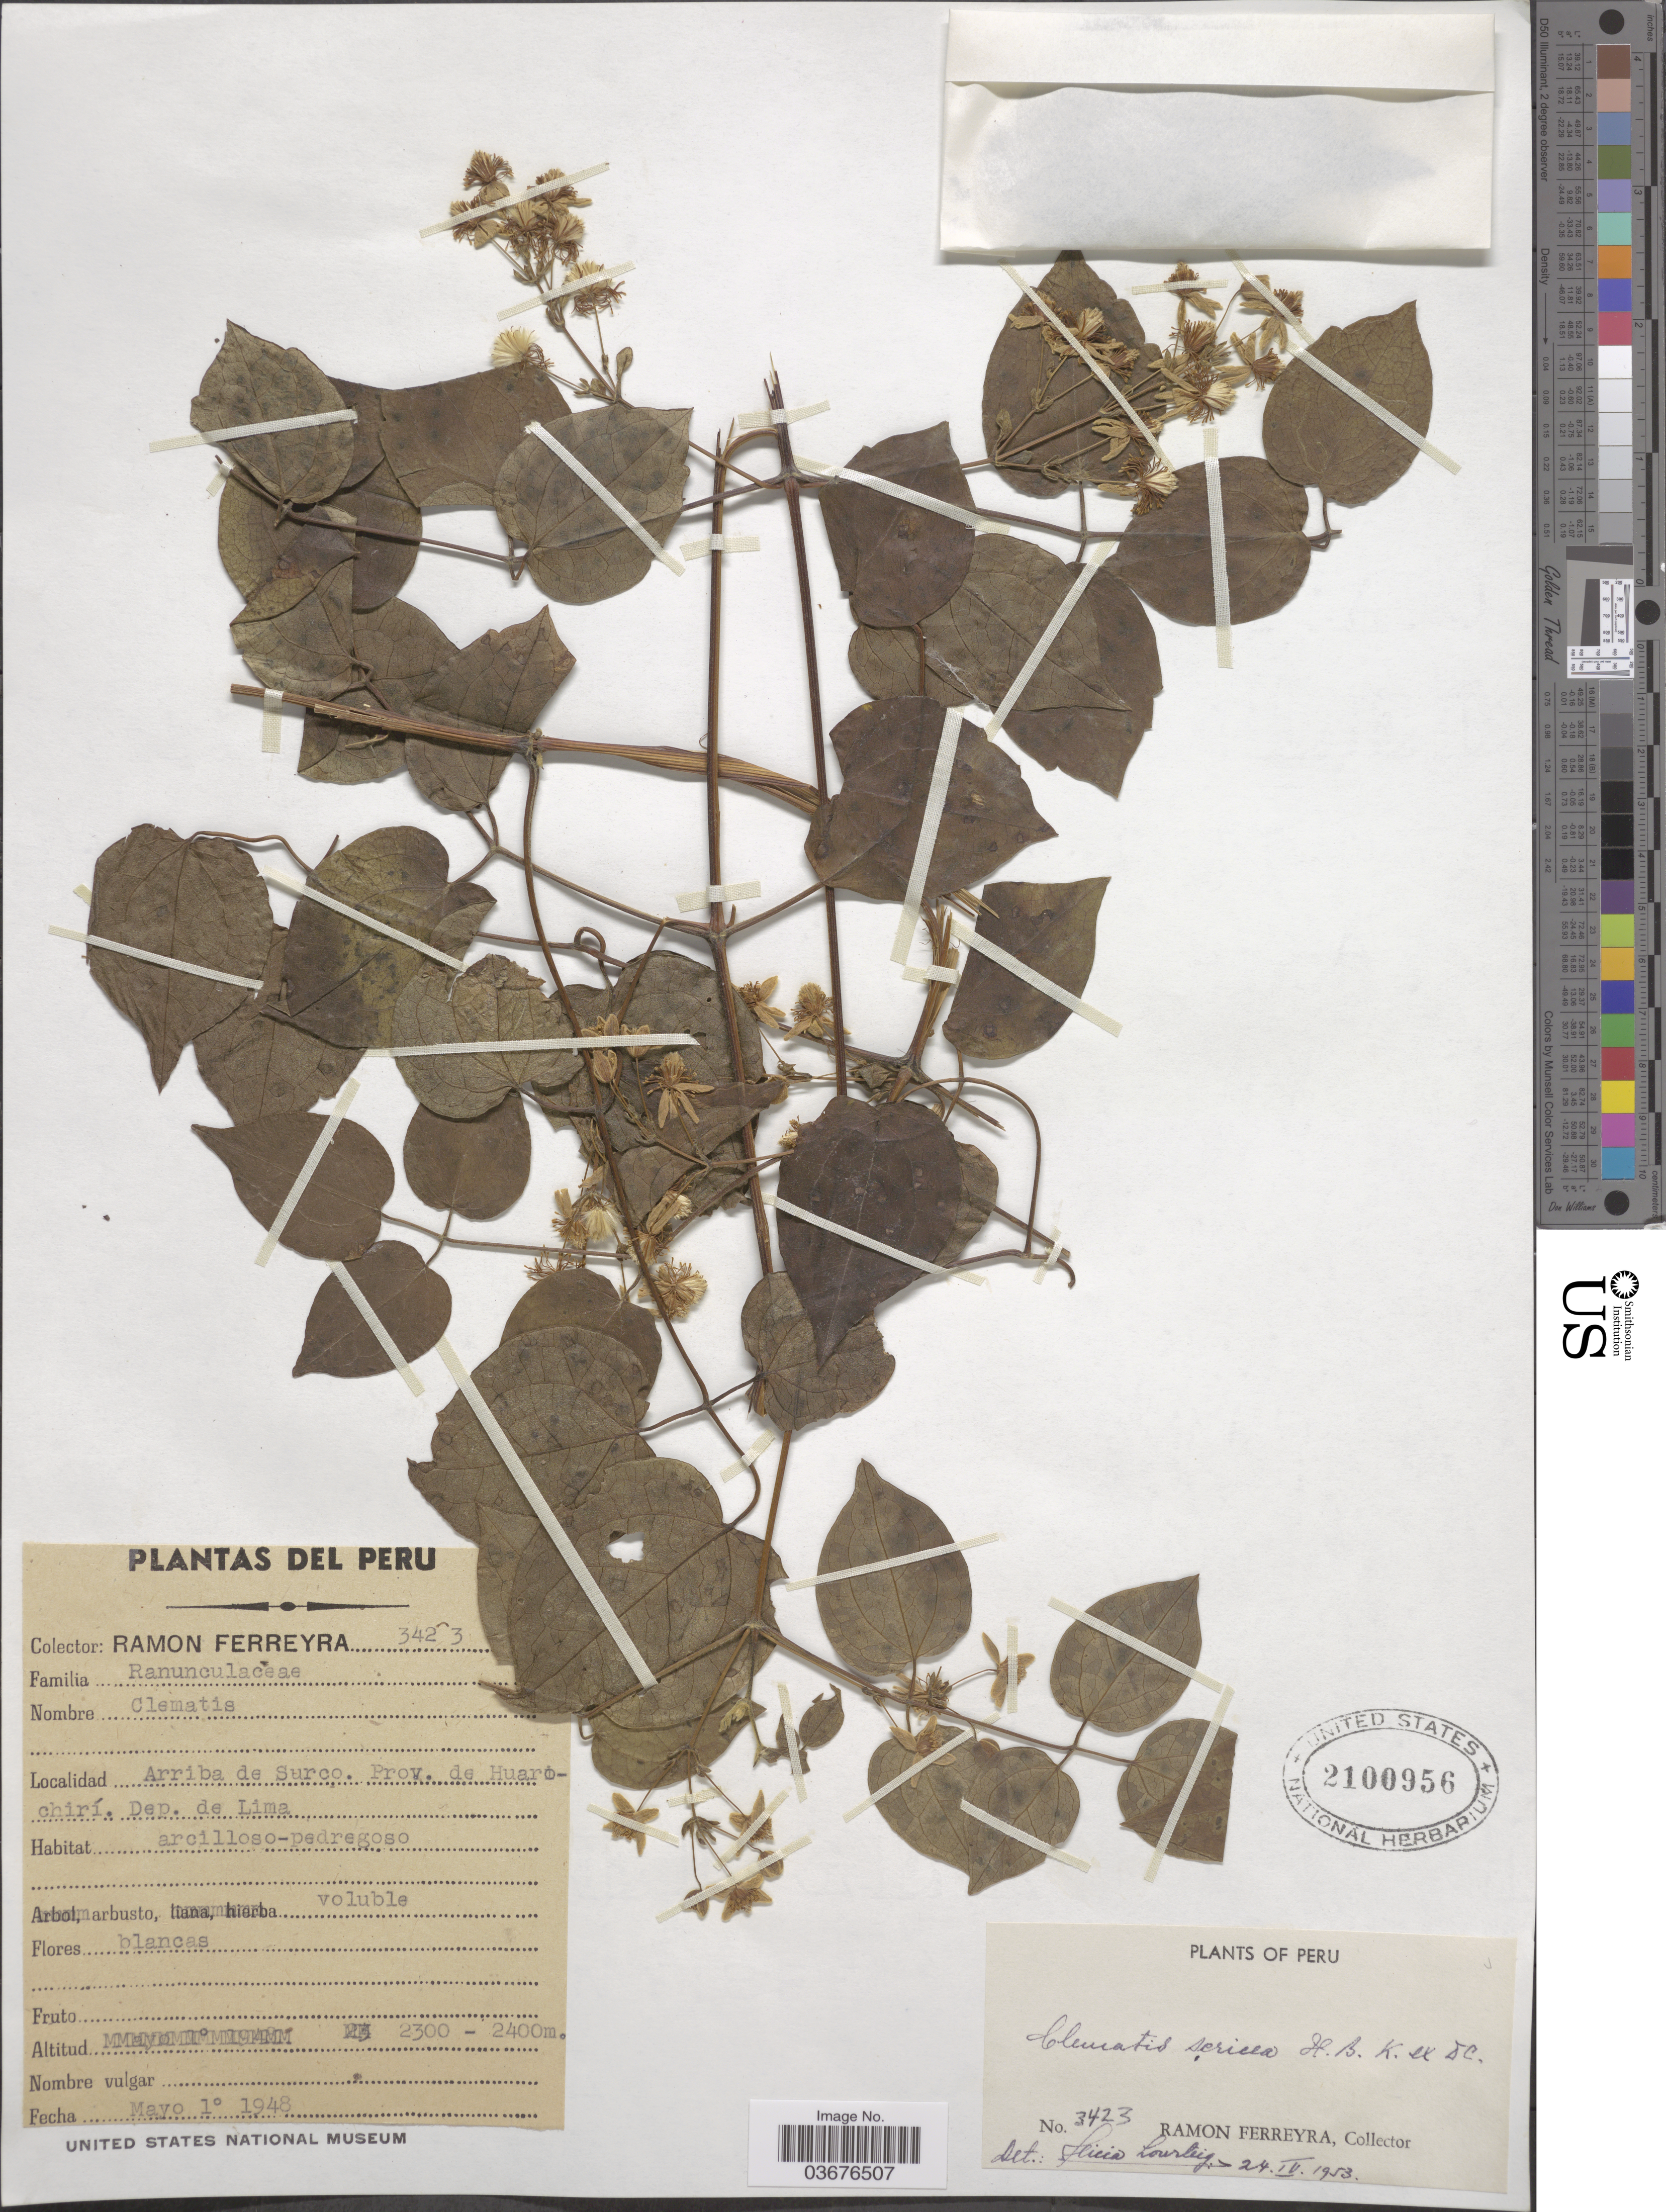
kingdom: Plantae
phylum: Tracheophyta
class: Magnoliopsida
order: Ranunculales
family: Ranunculaceae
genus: Clematis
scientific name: Clematis haenkeana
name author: C. Presl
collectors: R. A. Ferreyra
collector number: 3423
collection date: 1948-05-01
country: Peru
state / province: Lima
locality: Arriba de Surco. Prov. de Huarochirí. Dep. de Lima.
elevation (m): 2300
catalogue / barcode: US 2100956